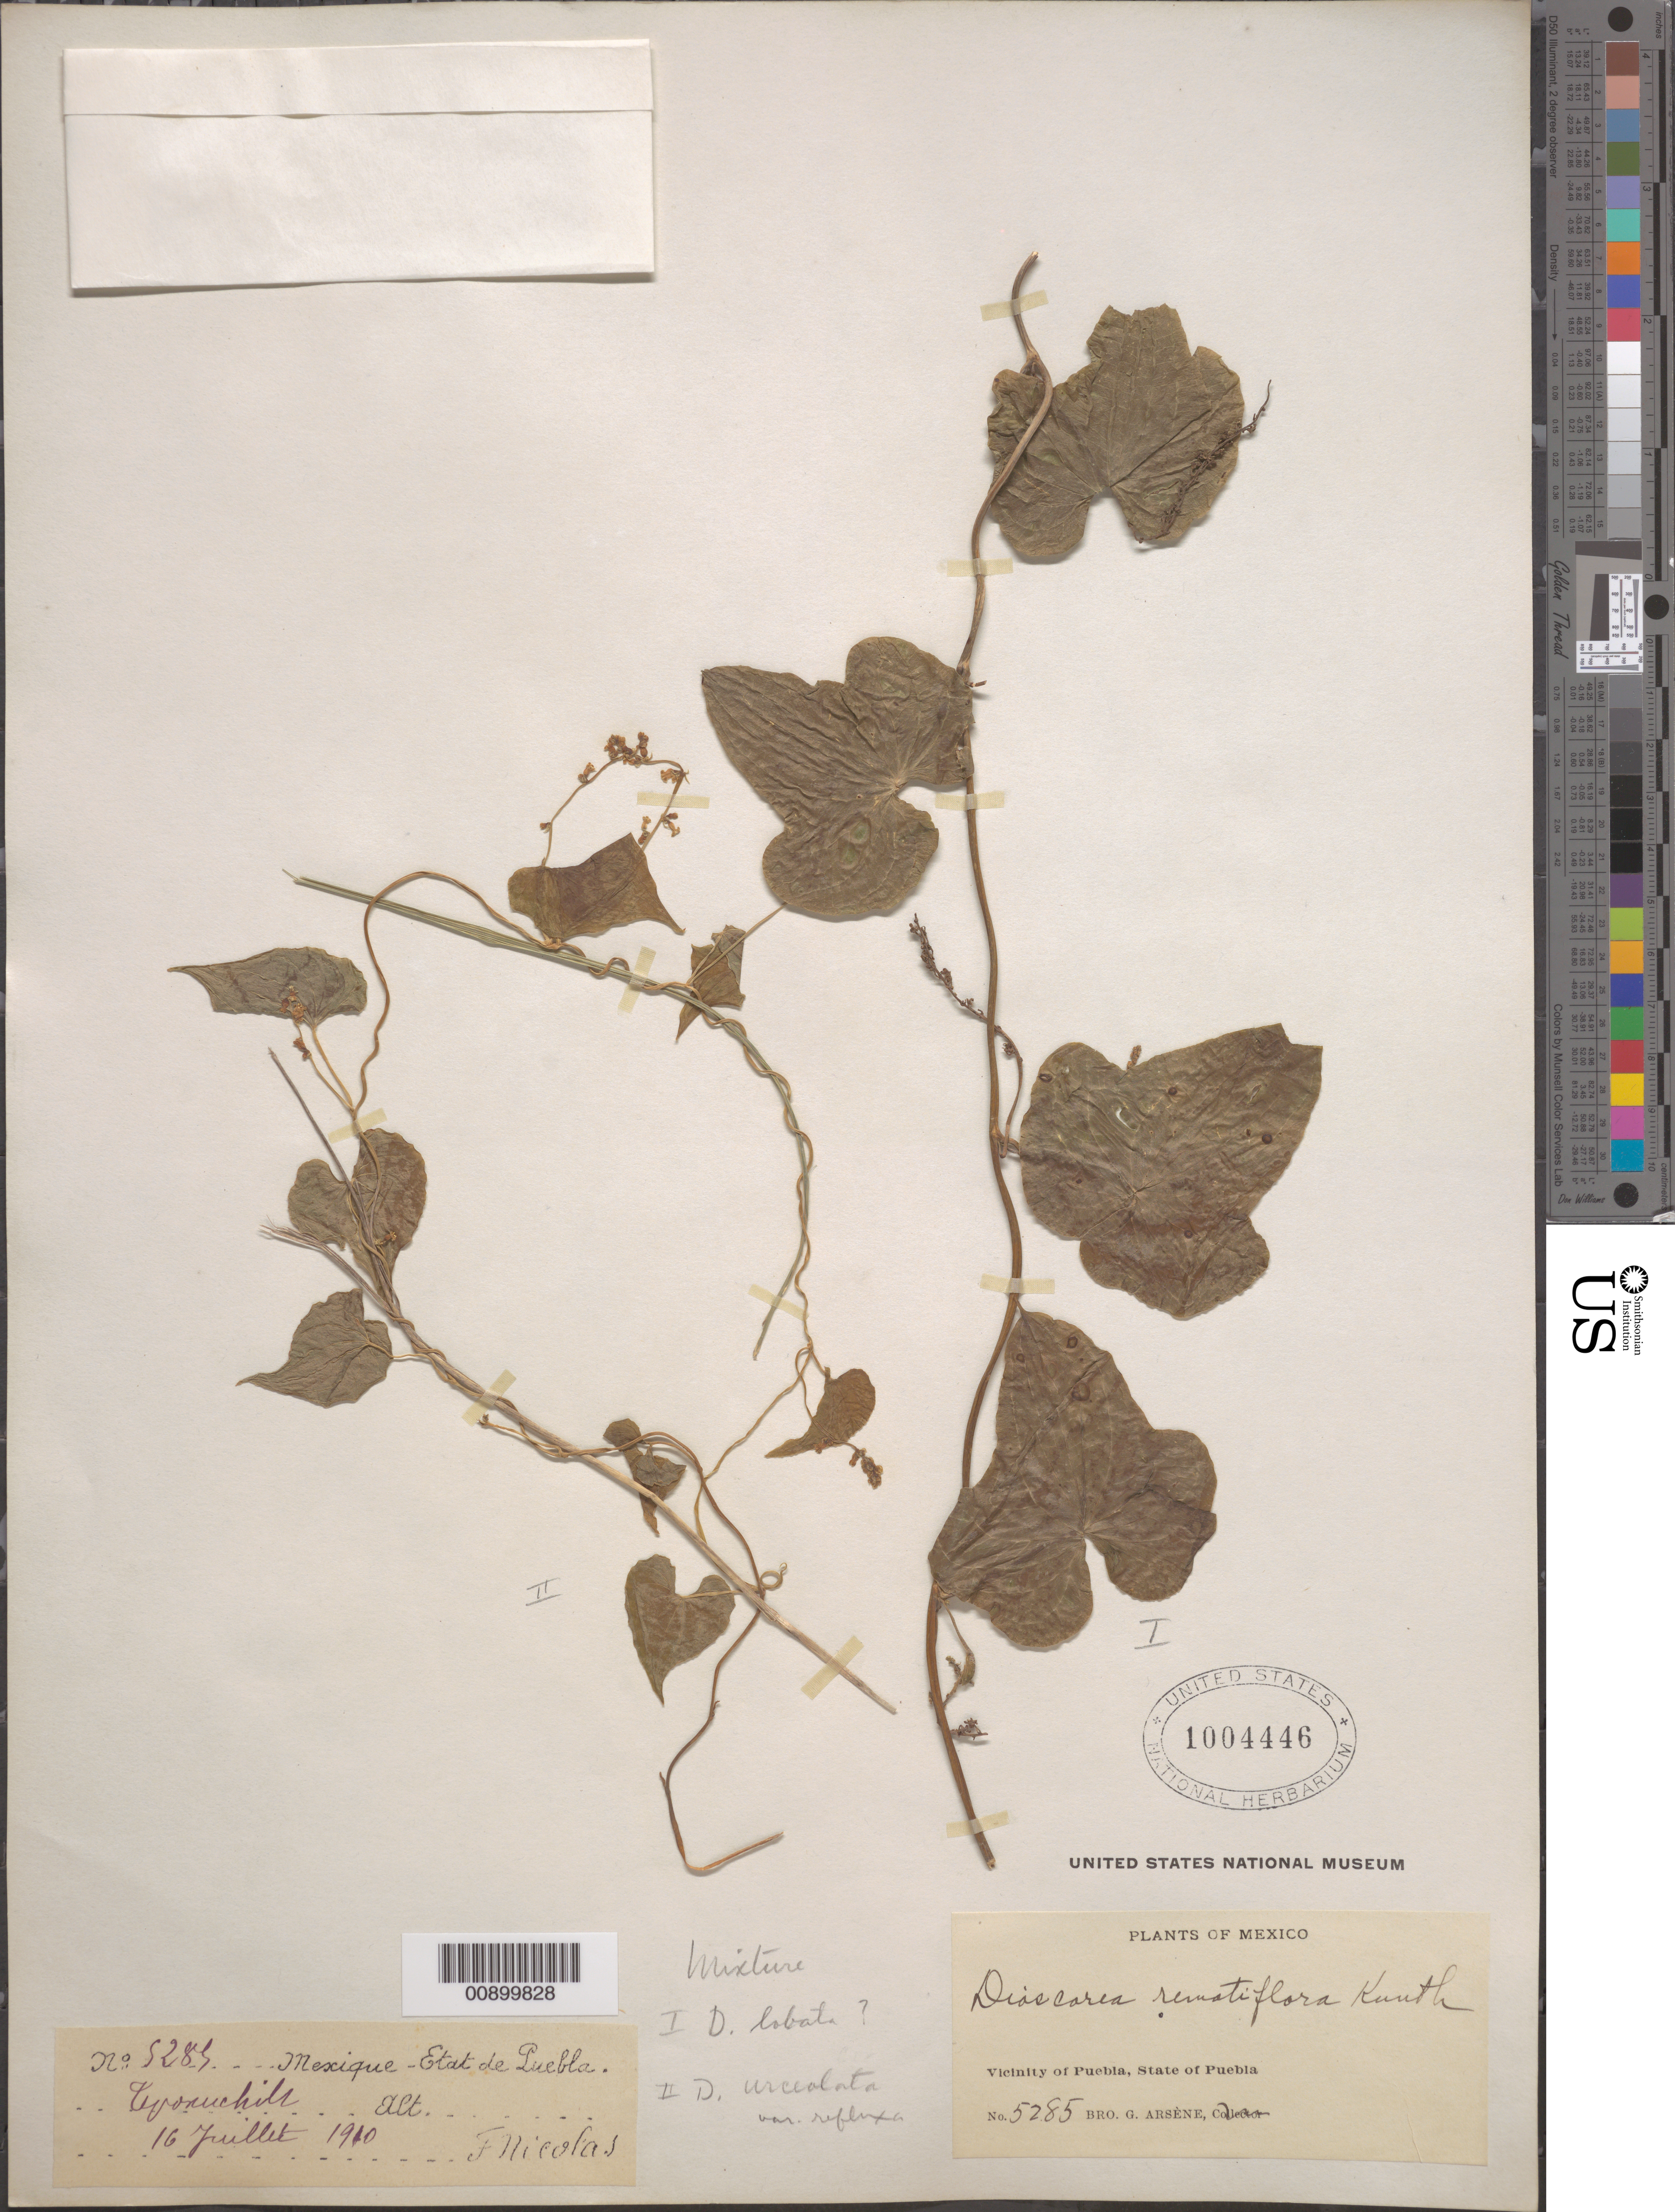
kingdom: Plantae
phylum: Tracheophyta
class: Liliopsida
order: Dioscoreales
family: Dioscoreaceae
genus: Dioscorea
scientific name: Dioscorea urceolata var. reflexa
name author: Greenm. ex R. Knuth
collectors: F. Nicolas & Bro. G. Arsène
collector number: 5285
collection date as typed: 16 Jul 1910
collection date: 1910-07-16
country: Mexico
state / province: Puebla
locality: Tepoxuchil. Vicinity of Puebla, State of Puebla.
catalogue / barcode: US 1004446